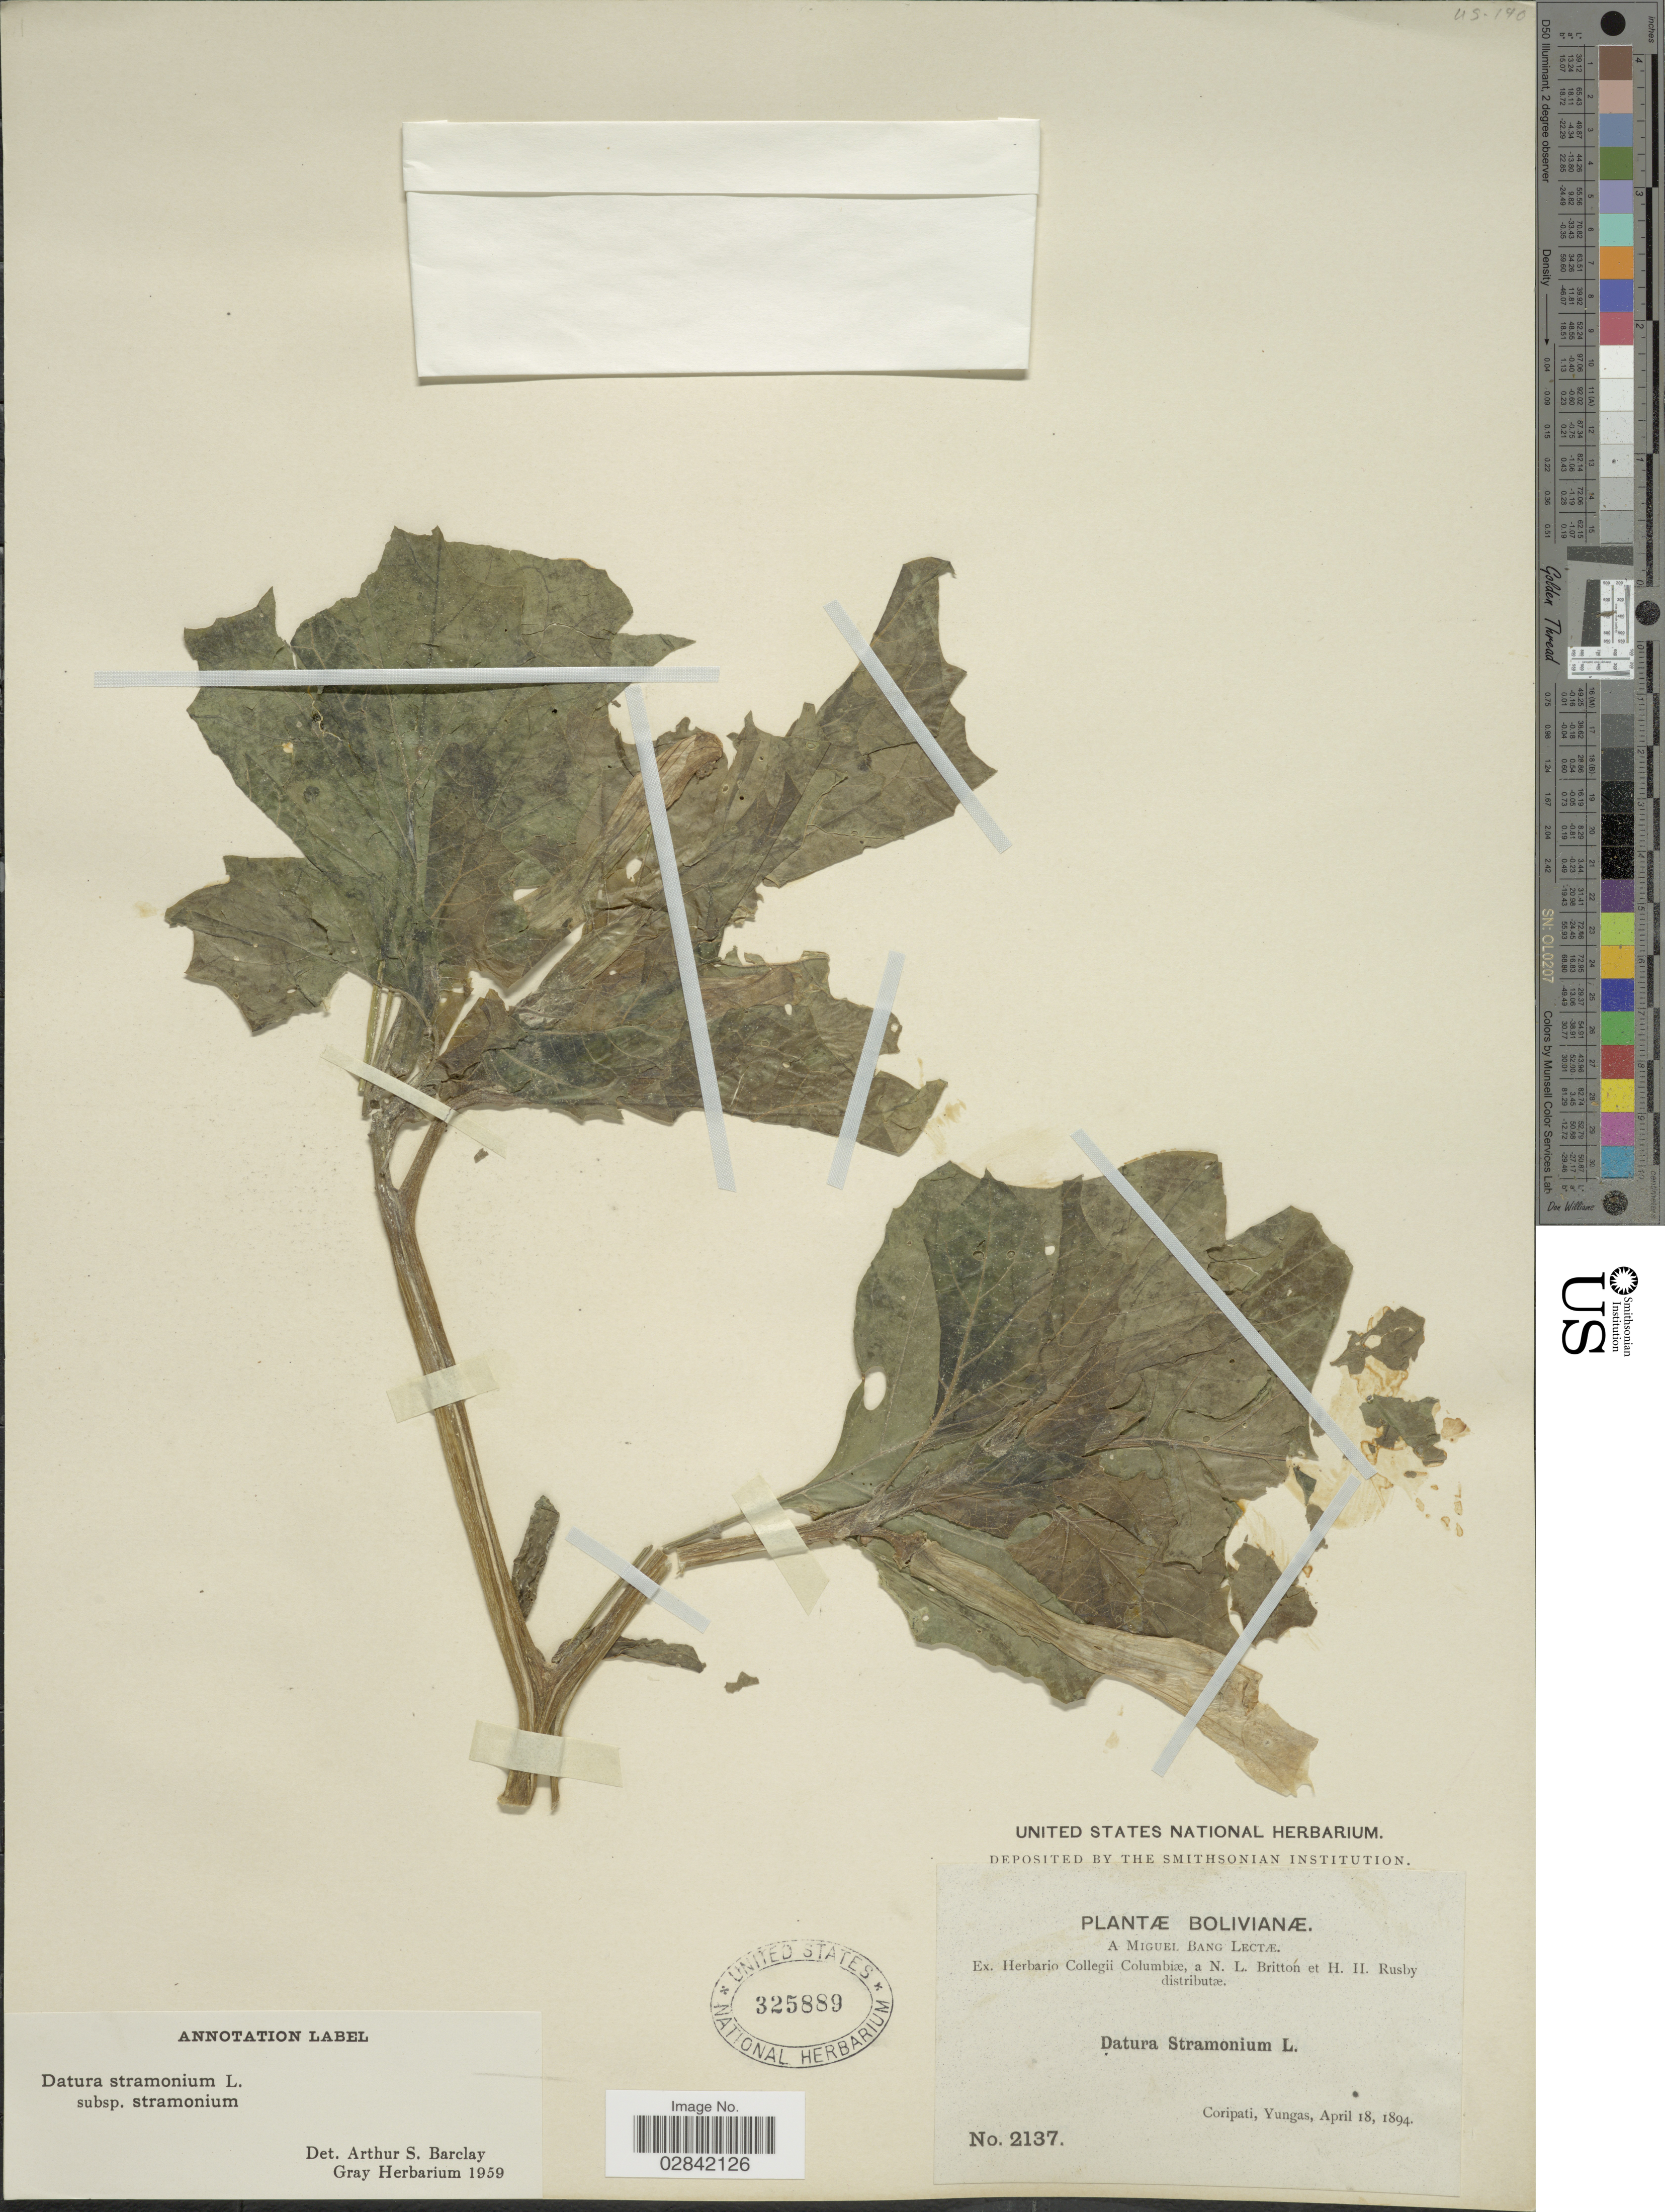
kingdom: Plantae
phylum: Tracheophyta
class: Magnoliopsida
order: Solanales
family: Solanaceae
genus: Datura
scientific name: Datura stramonium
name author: L.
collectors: M. Bang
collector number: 2137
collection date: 1894-04-18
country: Bolivia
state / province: La Paz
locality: Coripati, Yungas.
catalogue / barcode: US 325889